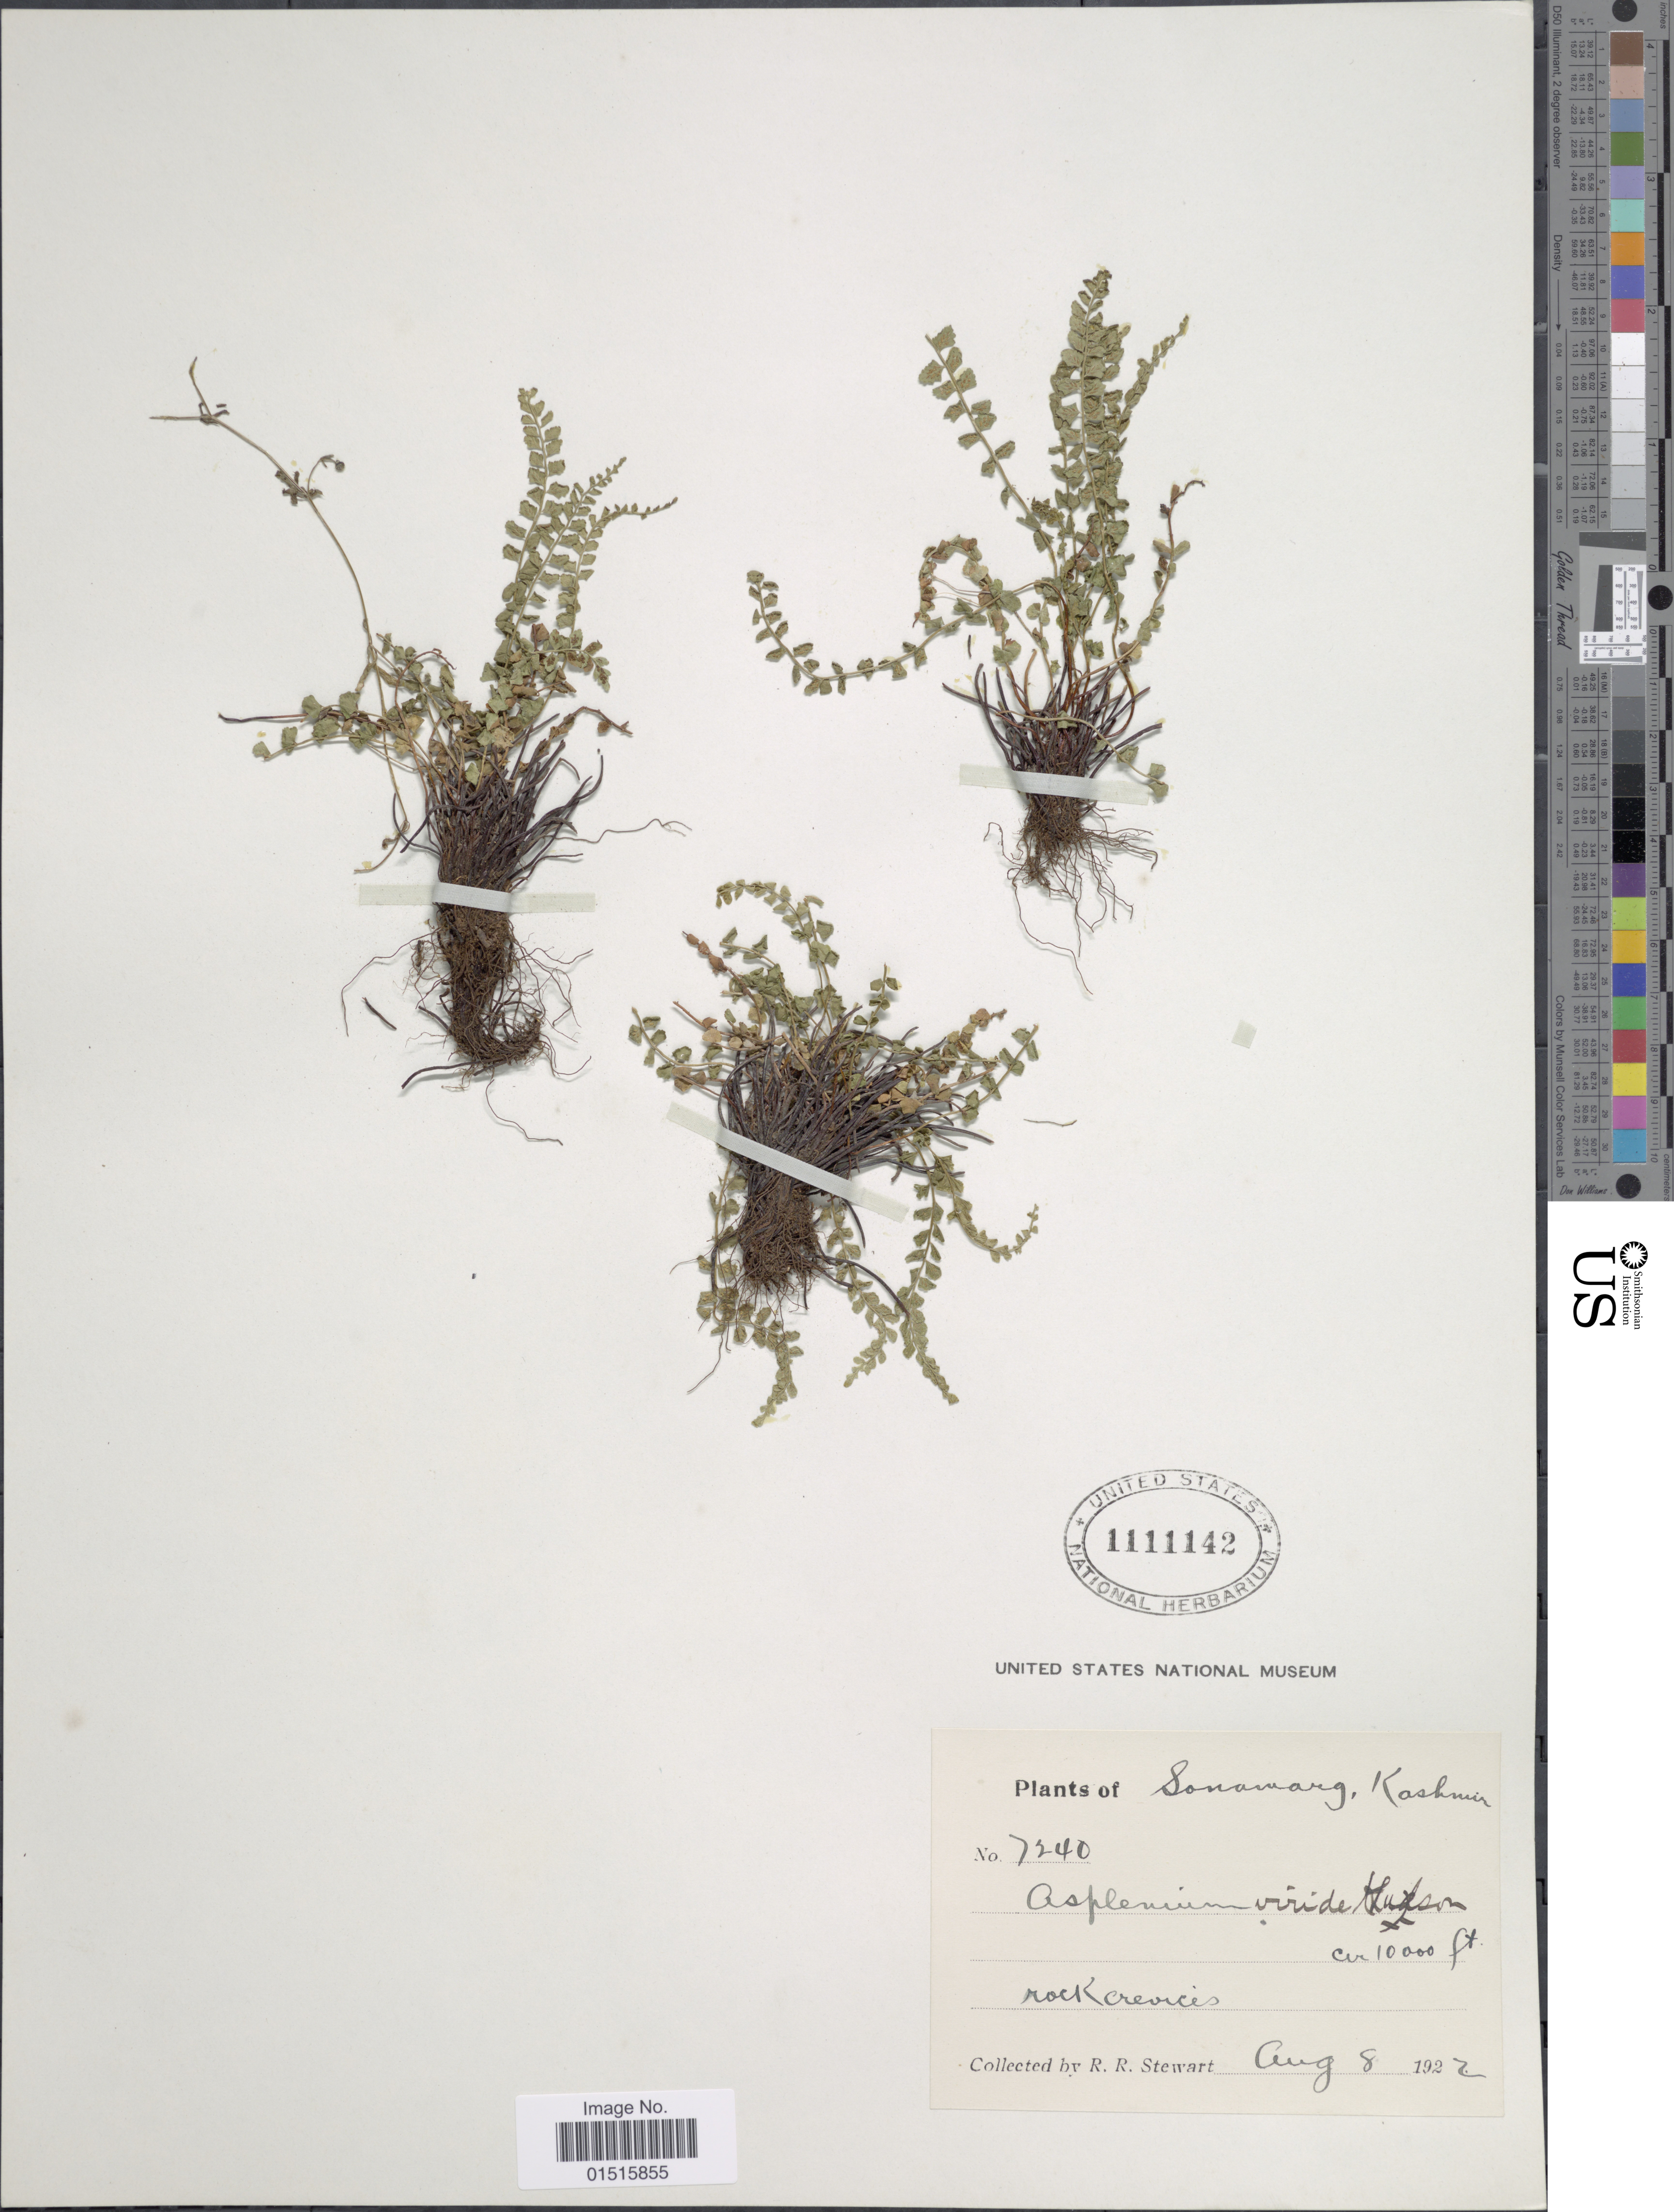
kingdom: Plantae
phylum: Tracheophyta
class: Polypodiopsida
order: Polypodiales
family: Aspleniaceae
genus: Asplenium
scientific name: Asplenium viride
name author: Huds.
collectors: R. R. Stewart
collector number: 7240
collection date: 1922-08-08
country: India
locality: Sonamarg, Kashmir.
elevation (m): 3048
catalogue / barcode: US 1111142